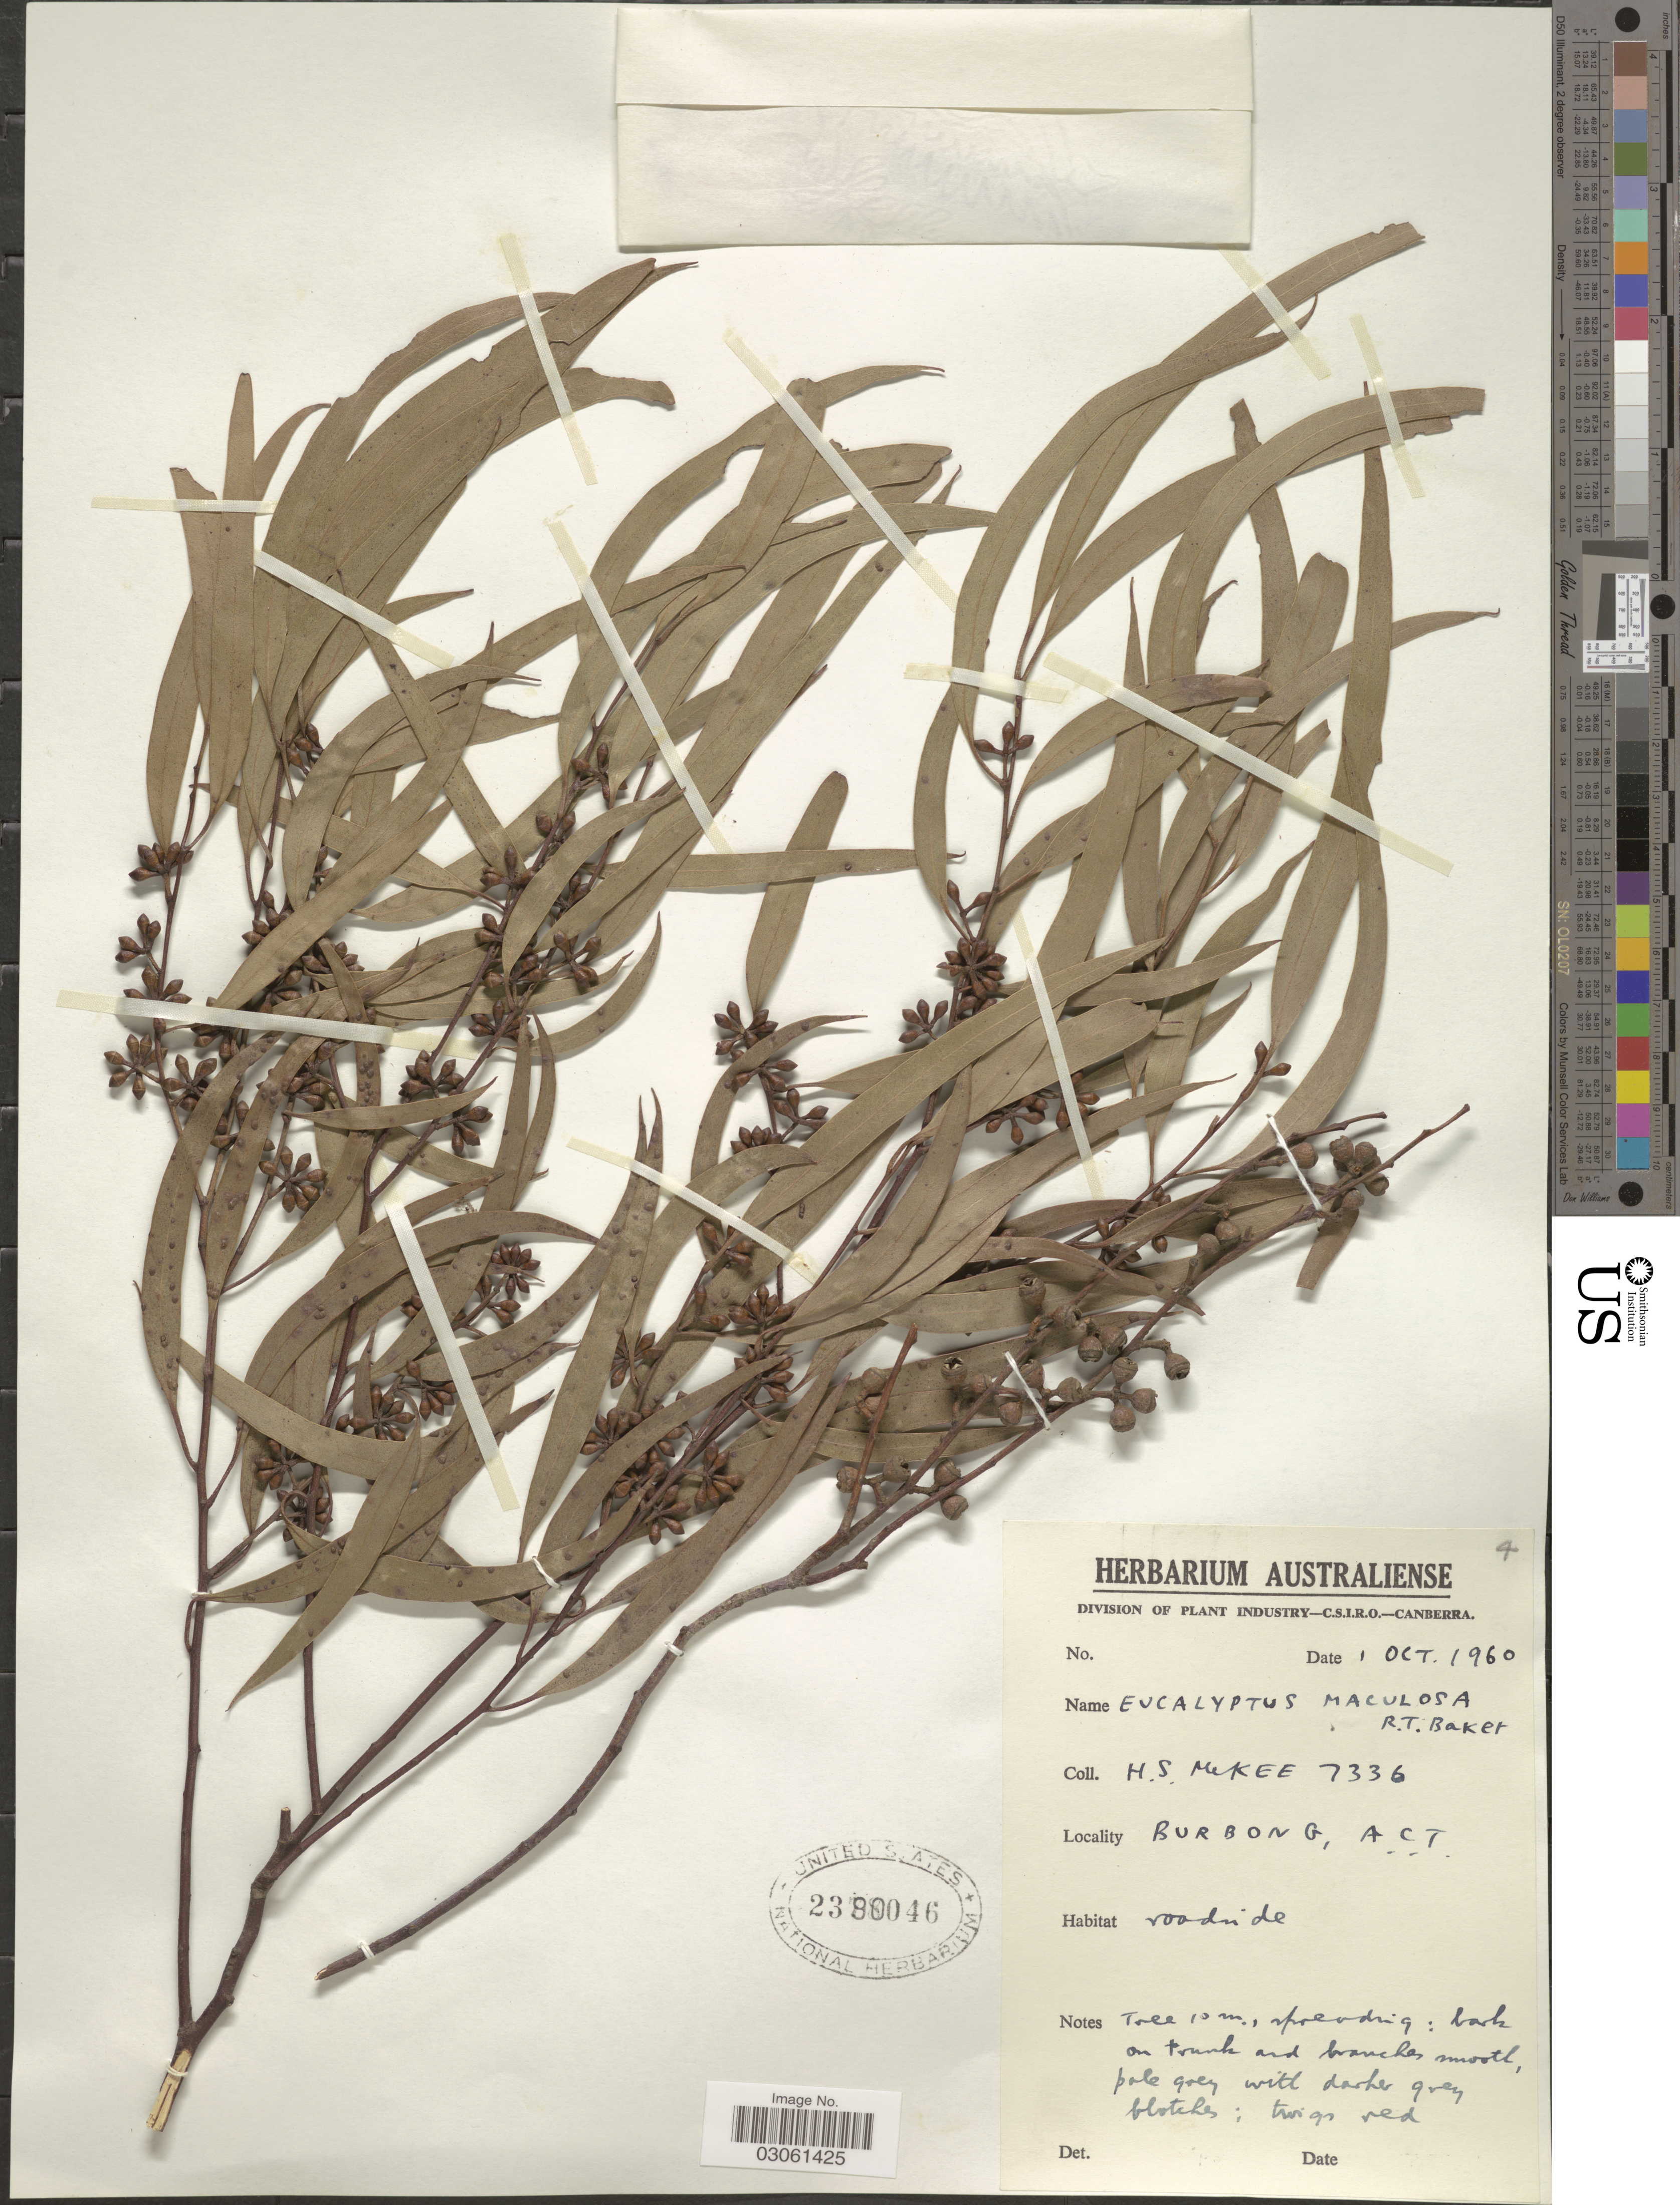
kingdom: Plantae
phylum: Tracheophyta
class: Magnoliopsida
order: Myrtales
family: Myrtaceae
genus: Eucalyptus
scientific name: Eucalyptus maculosa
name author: R.T. Baker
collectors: H. S. McKee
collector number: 7336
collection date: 1960-10-01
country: Australia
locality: Burbong, A. C. T.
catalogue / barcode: US 2380046